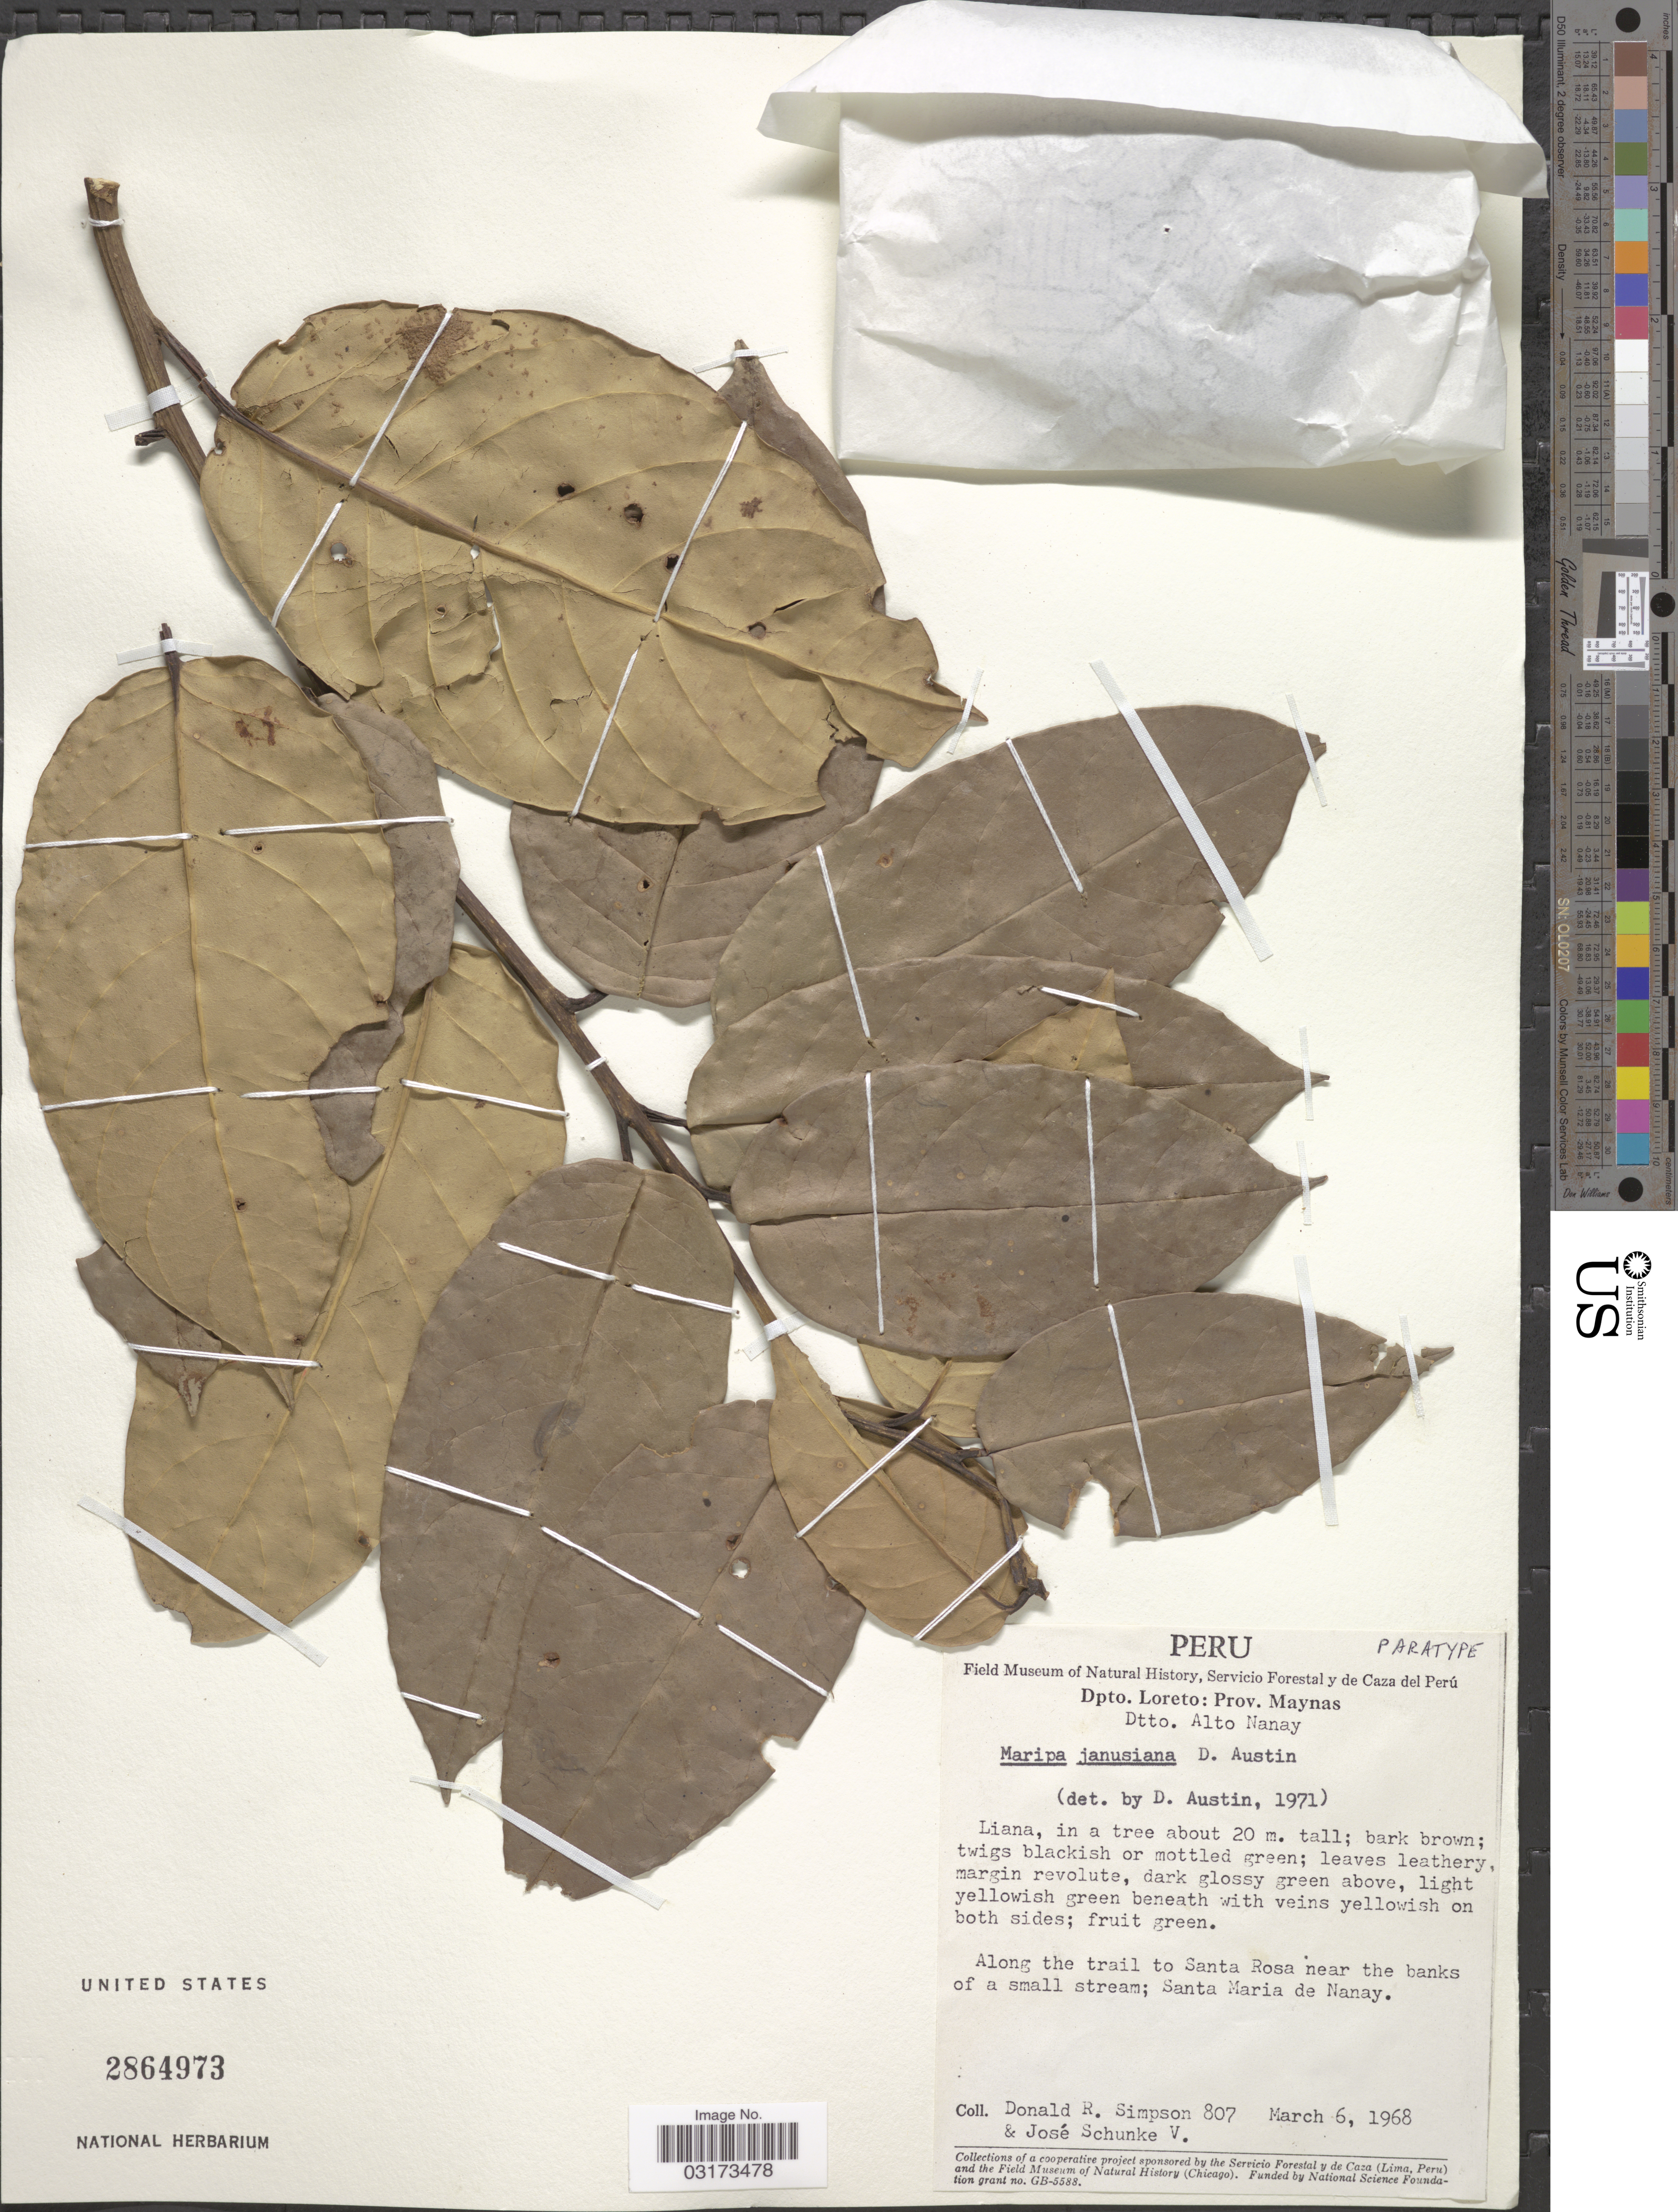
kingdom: Plantae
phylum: Tracheophyta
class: Magnoliopsida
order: Solanales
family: Convolvulaceae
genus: Maripa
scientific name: Maripa janusiana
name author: D.F. Austin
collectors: D. R. Simpson & J. Schunke Vigo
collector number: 807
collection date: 1968-03-06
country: Peru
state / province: Loreto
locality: Dpto. Loreto: Prov. Maynas. Dtto. Alto Nanay. Along the trail to Santa Rosa near the banks of a small stream; Santa Maria de Nanay.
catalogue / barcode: US 2864973